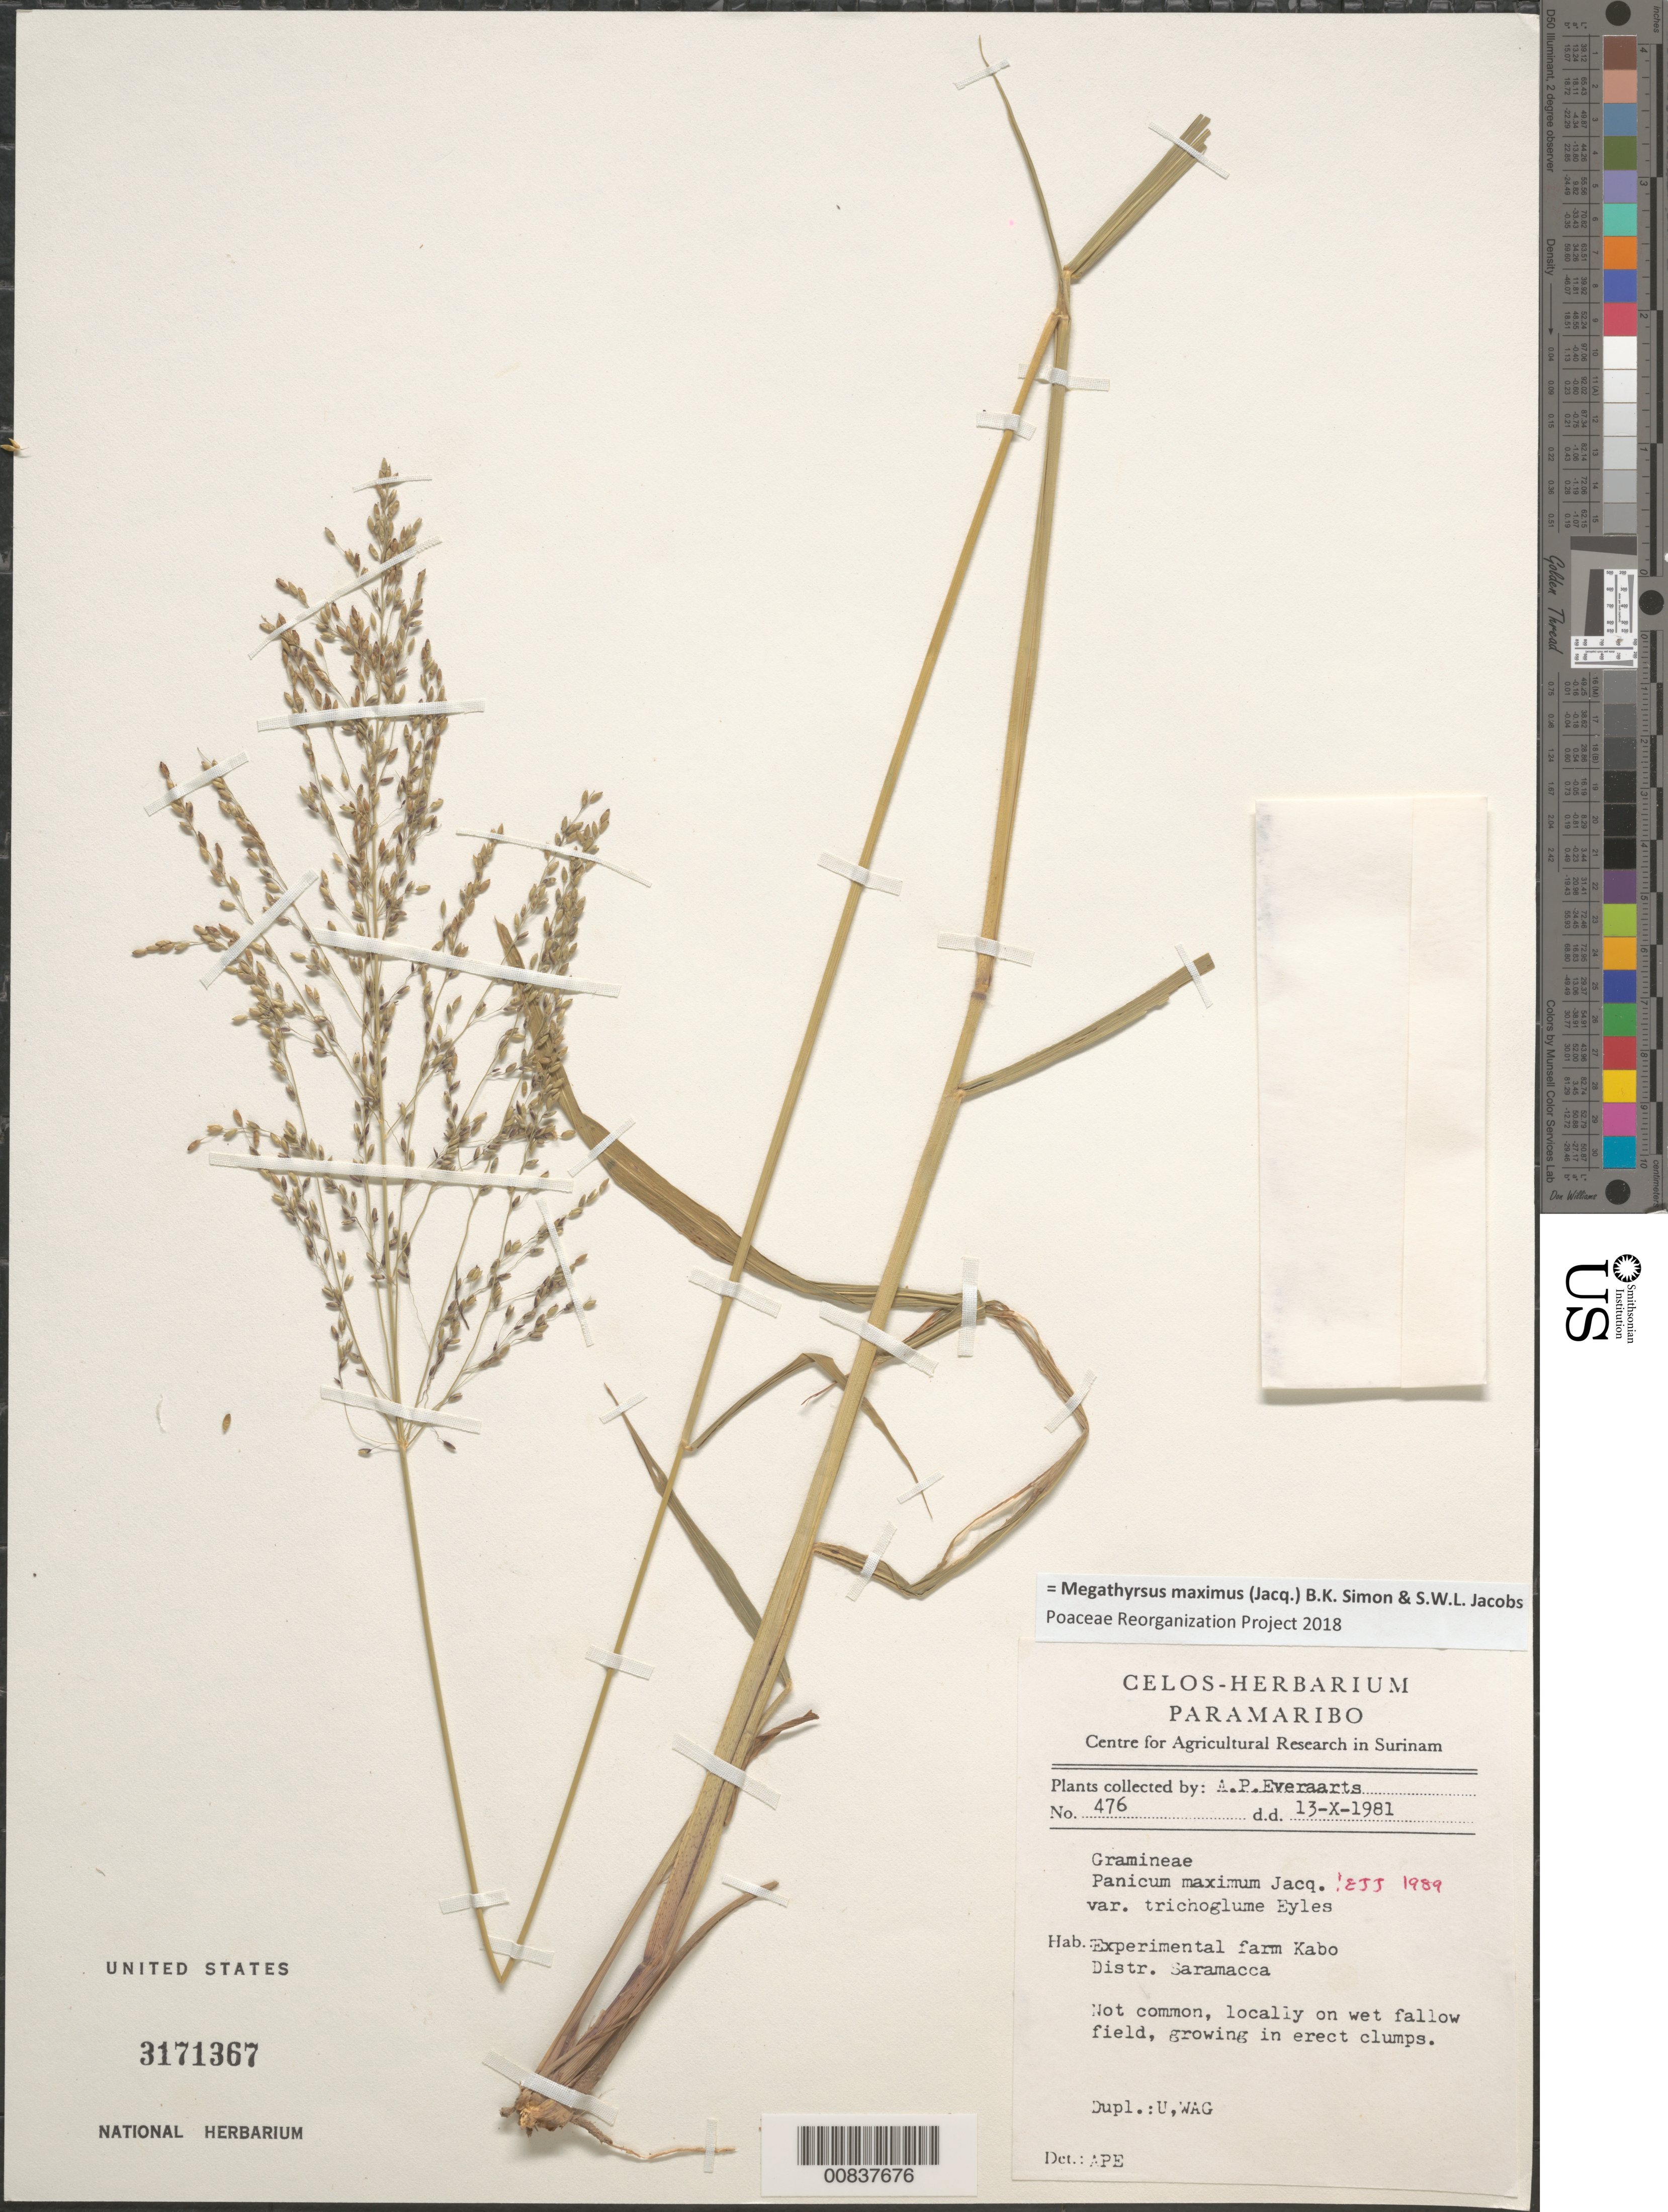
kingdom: Plantae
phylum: Tracheophyta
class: Liliopsida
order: Poales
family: Poaceae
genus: Panicum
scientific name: Panicum maximum var. trichoglume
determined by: Judziewicz, E. J.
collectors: A. Everaarts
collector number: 476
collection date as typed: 13-Oct-81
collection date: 1981-10-13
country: Suriname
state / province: Saramacca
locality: Kabo Experimental Farm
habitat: Wet fallow field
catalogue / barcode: US 3171367